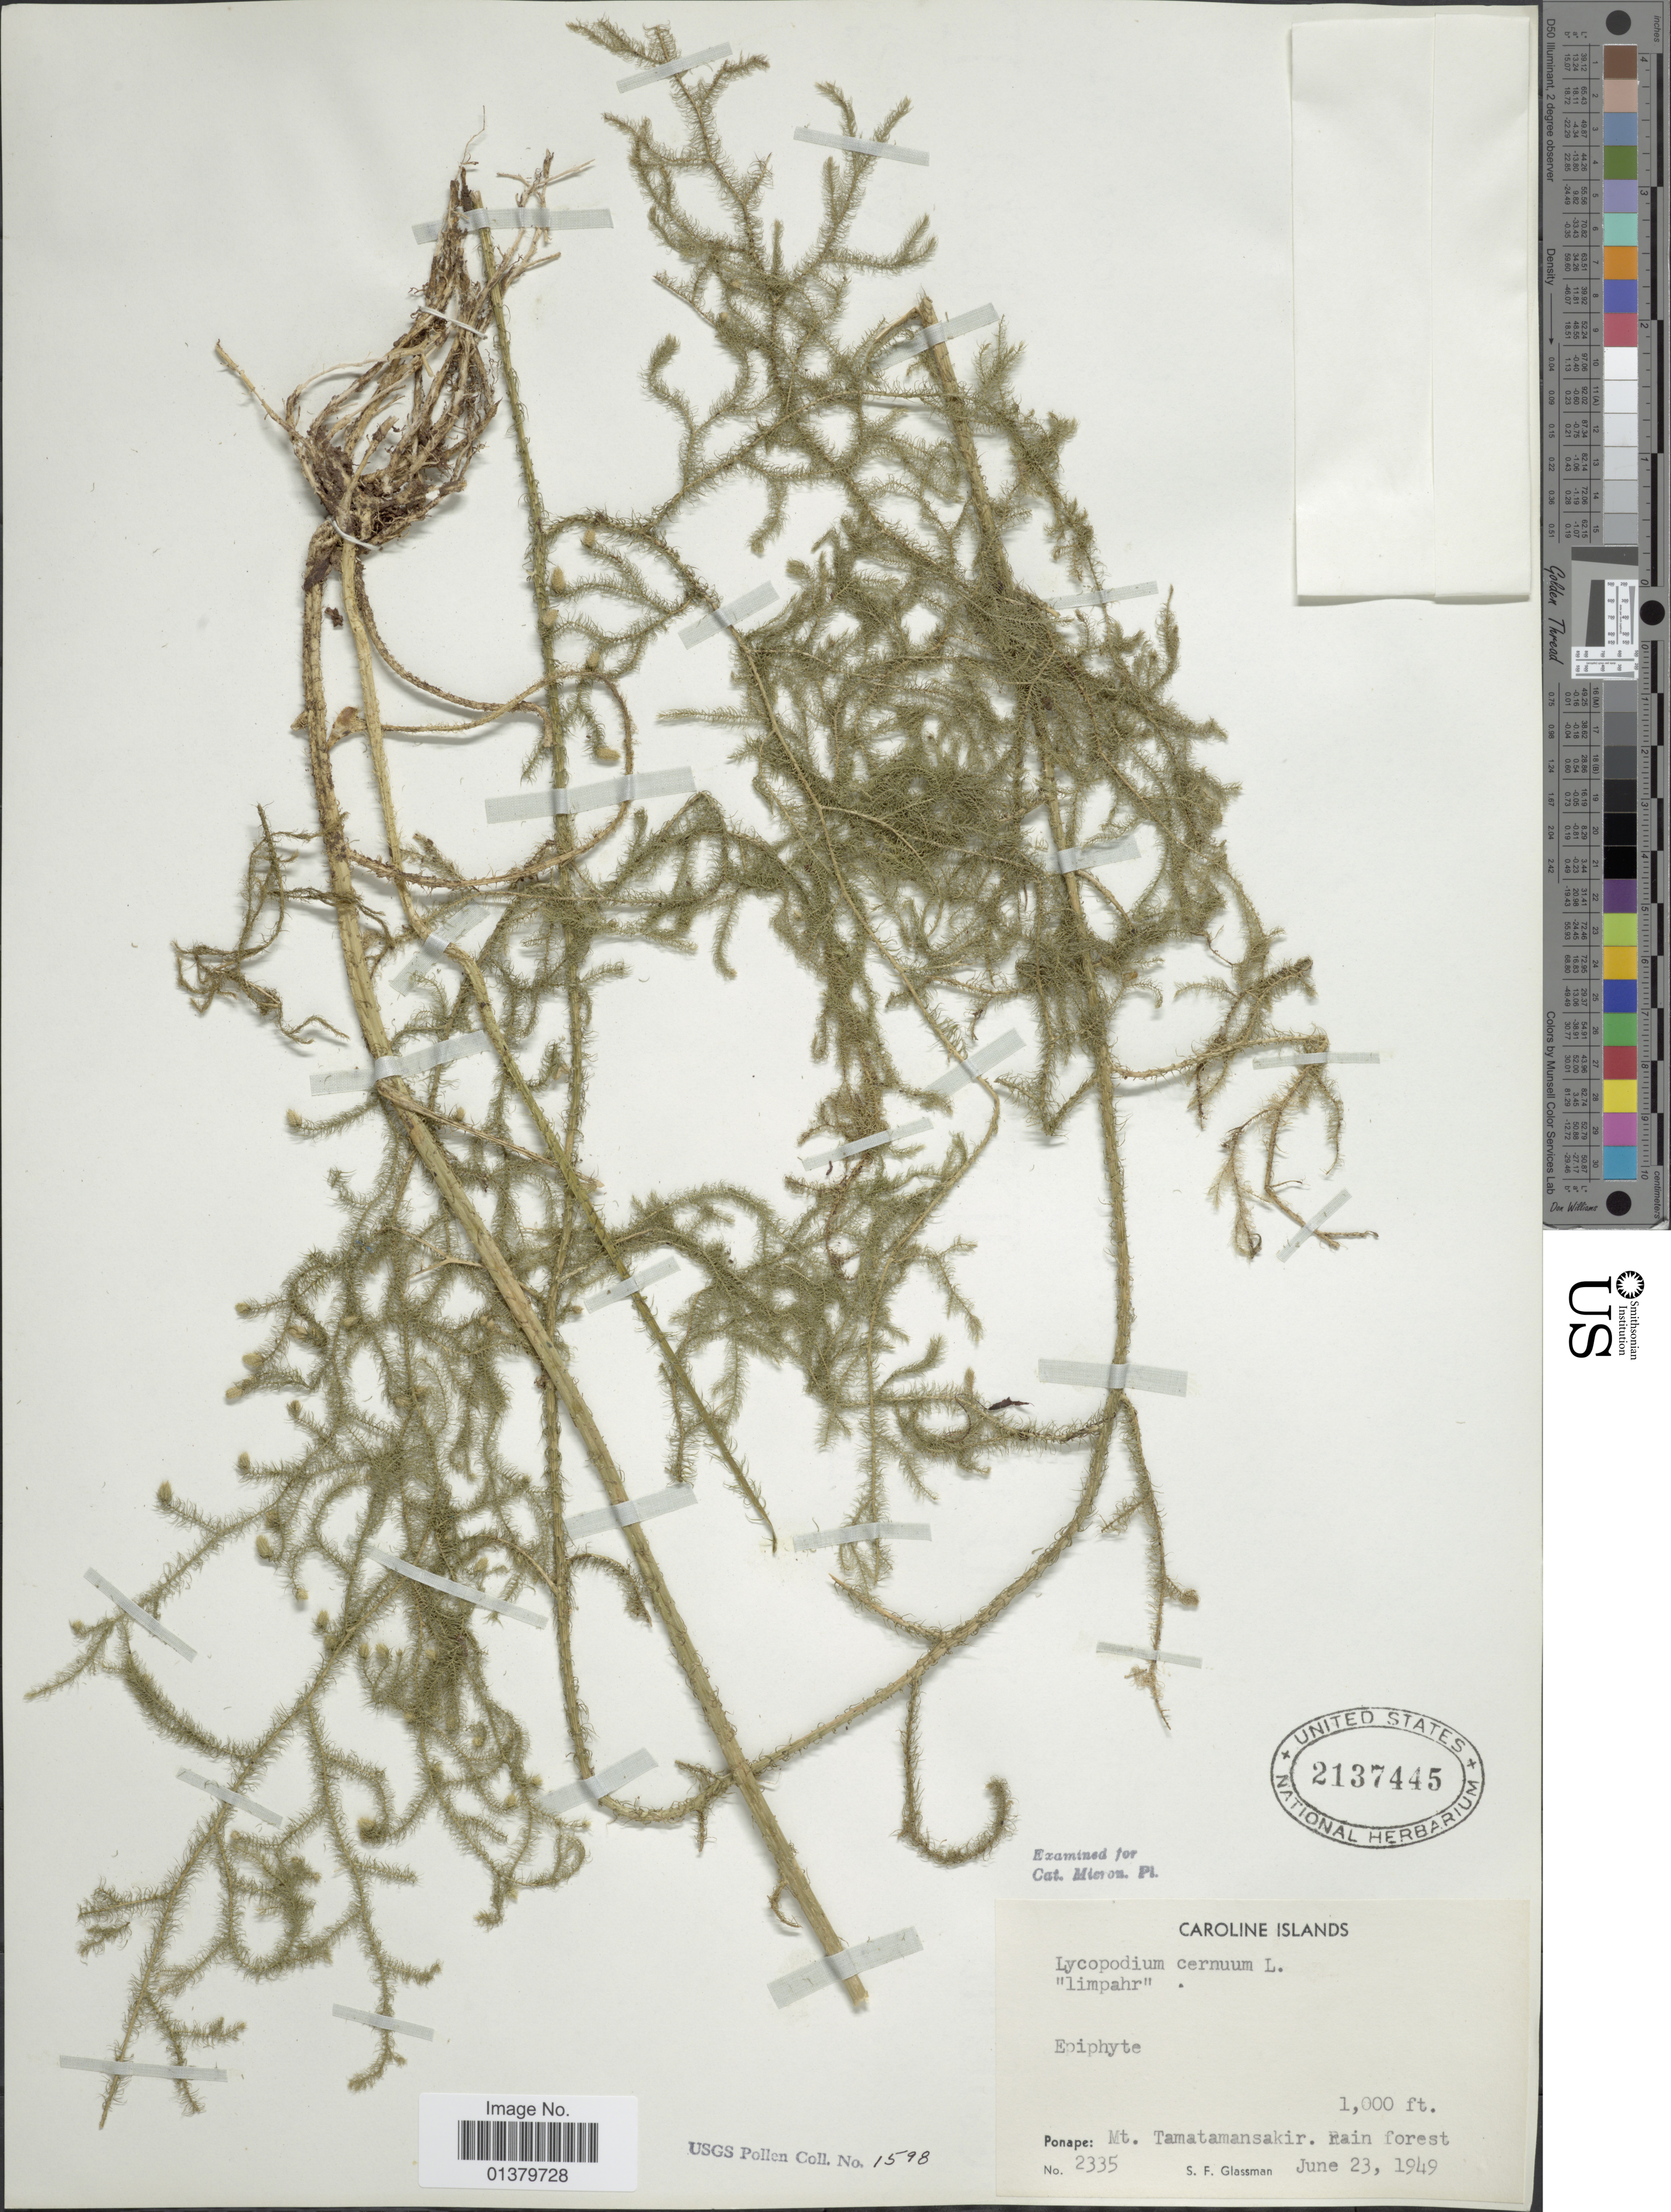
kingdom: Plantae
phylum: Tracheophyta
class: Lycopodiopsida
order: Lycopodiales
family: Lycopodiaceae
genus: Palhinhaea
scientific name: Palhinhaea cernua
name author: (L.) Vasc. & Franco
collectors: S. F. Glassman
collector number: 2335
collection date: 1949-06-23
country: Micronesia, Federated States of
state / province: Pohnpei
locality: Caroline Islands, Ponape: Mt Tamatamansakir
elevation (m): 305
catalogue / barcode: US 2137445